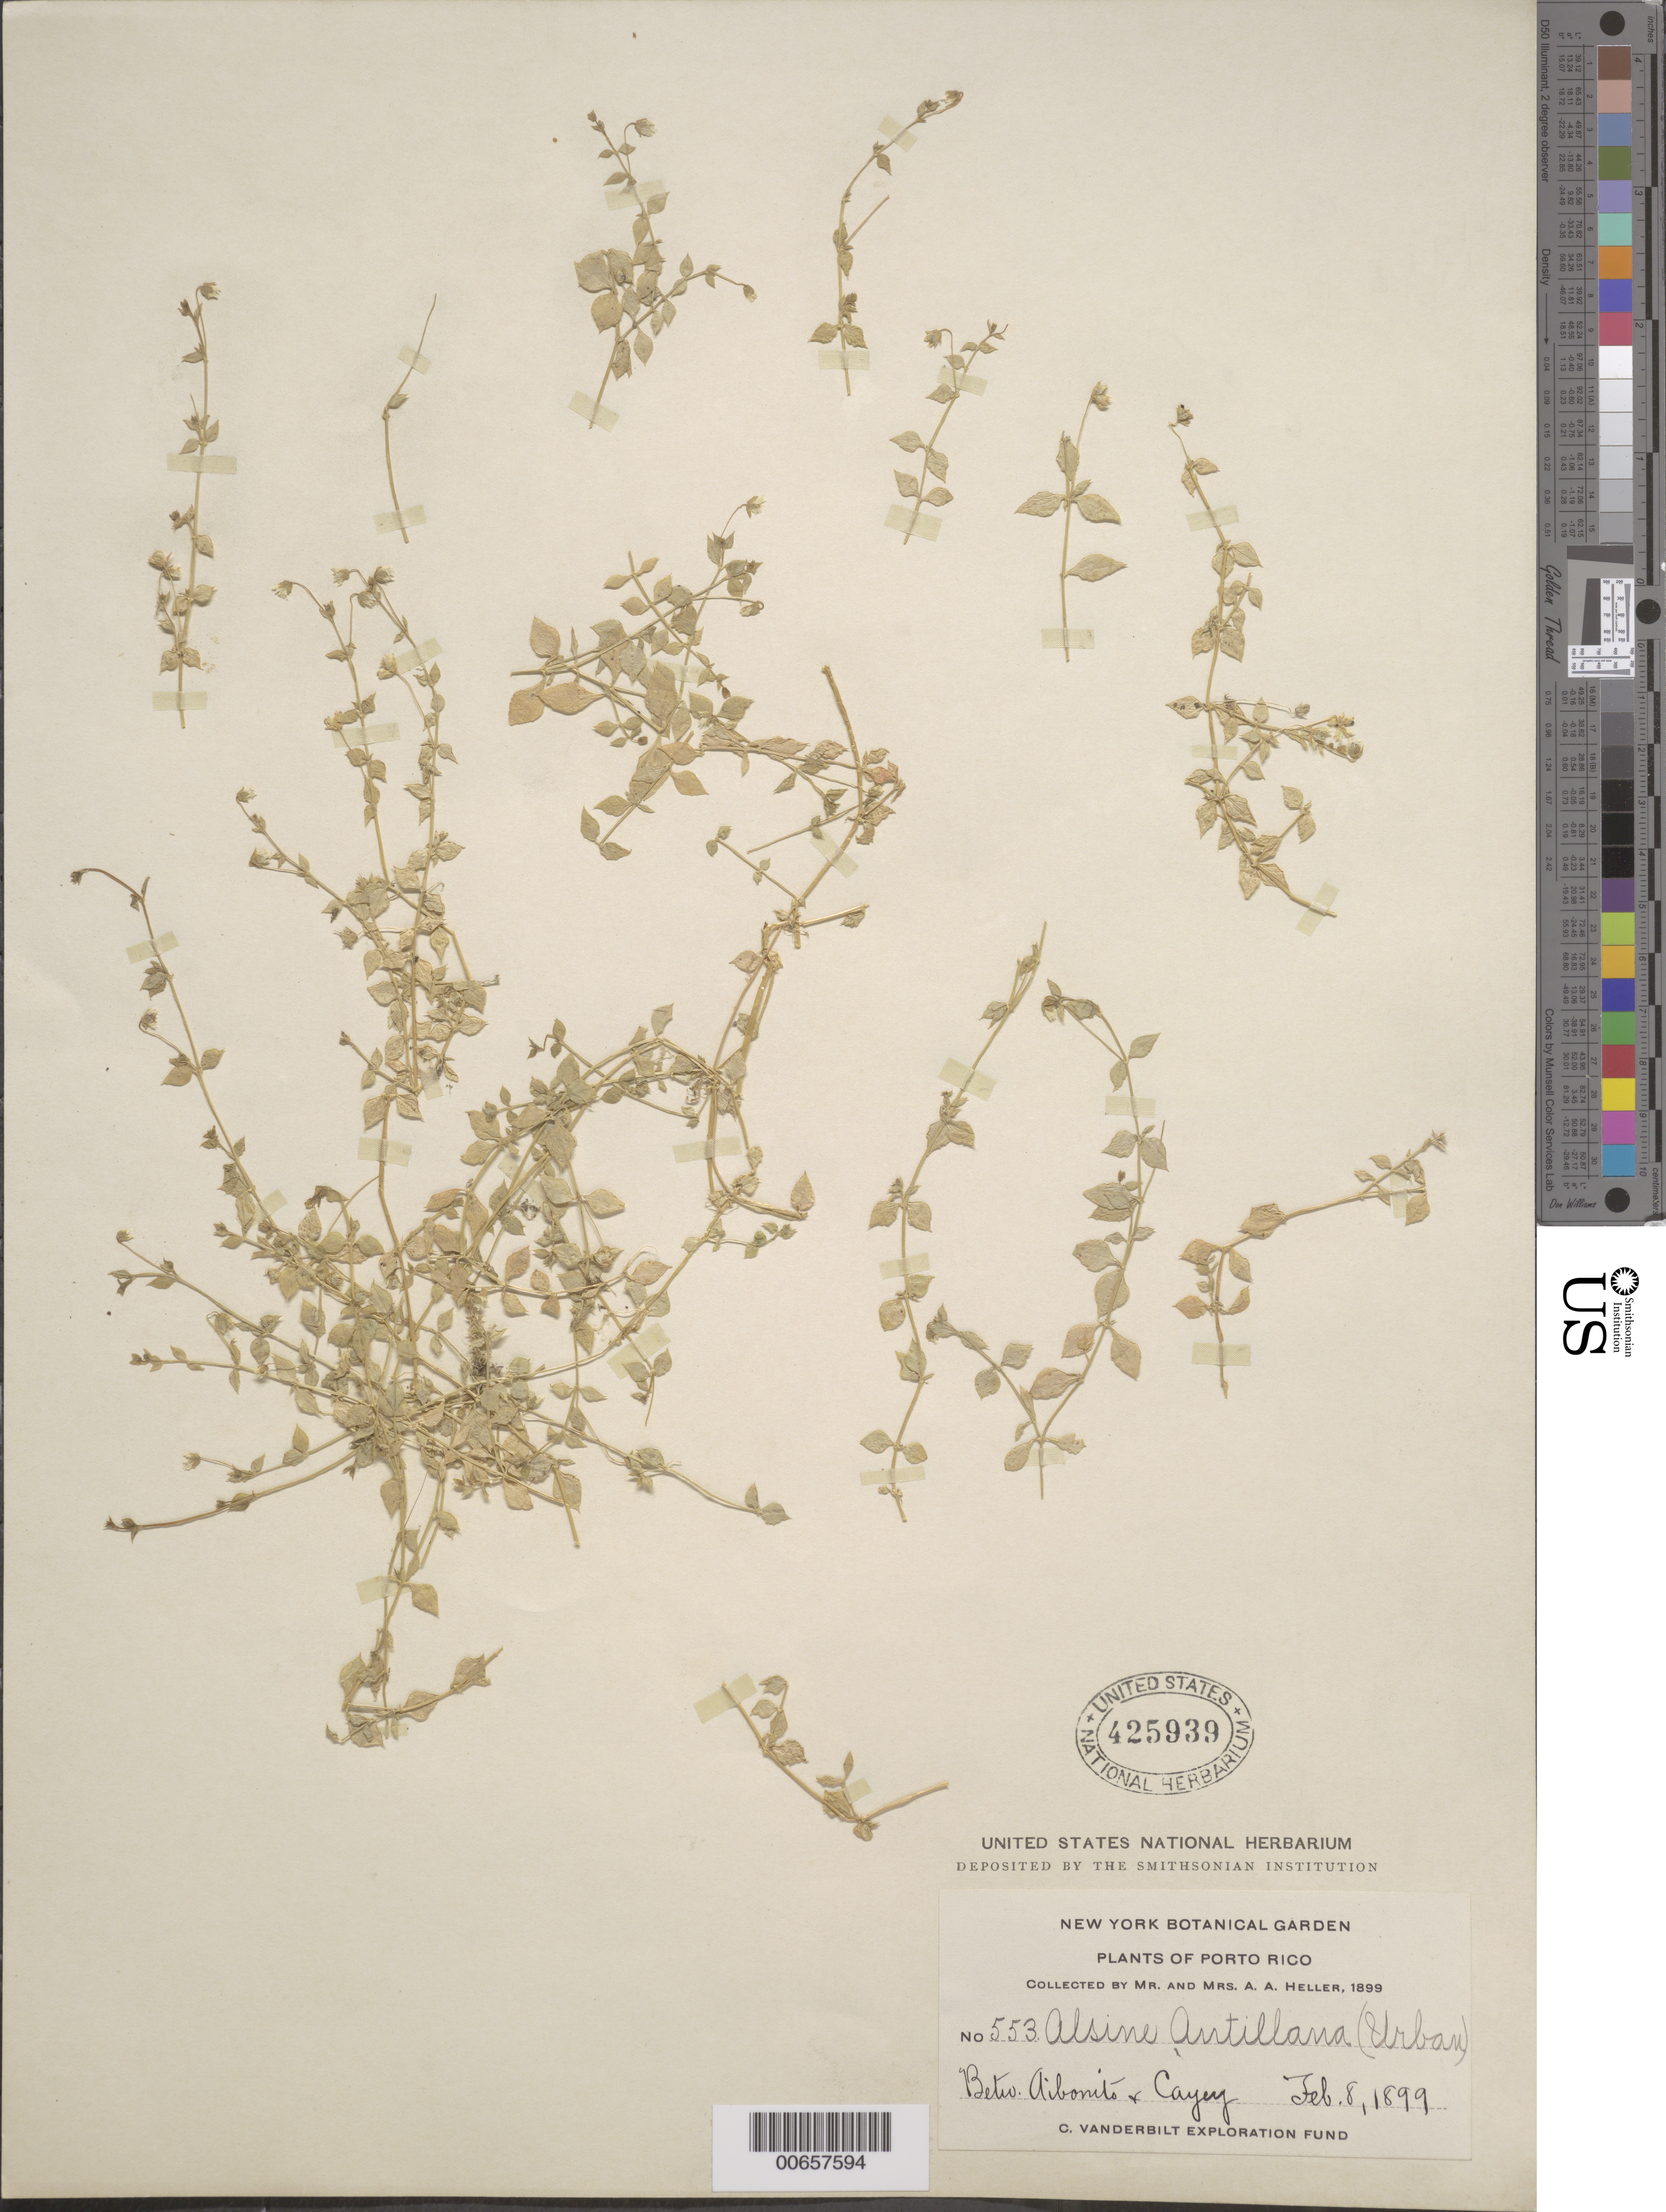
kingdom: Plantae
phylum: Tracheophyta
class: Magnoliopsida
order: Caryophyllales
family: Caryophyllaceae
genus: Alsine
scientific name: Alsine antillana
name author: Urb.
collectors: A. A. Heller & -- Heller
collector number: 553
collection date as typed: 08 Feb 1899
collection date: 1899-02-08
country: Puerto Rico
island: Greater Antilles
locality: Aibonito and Cayey, Btw.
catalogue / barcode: US 425939